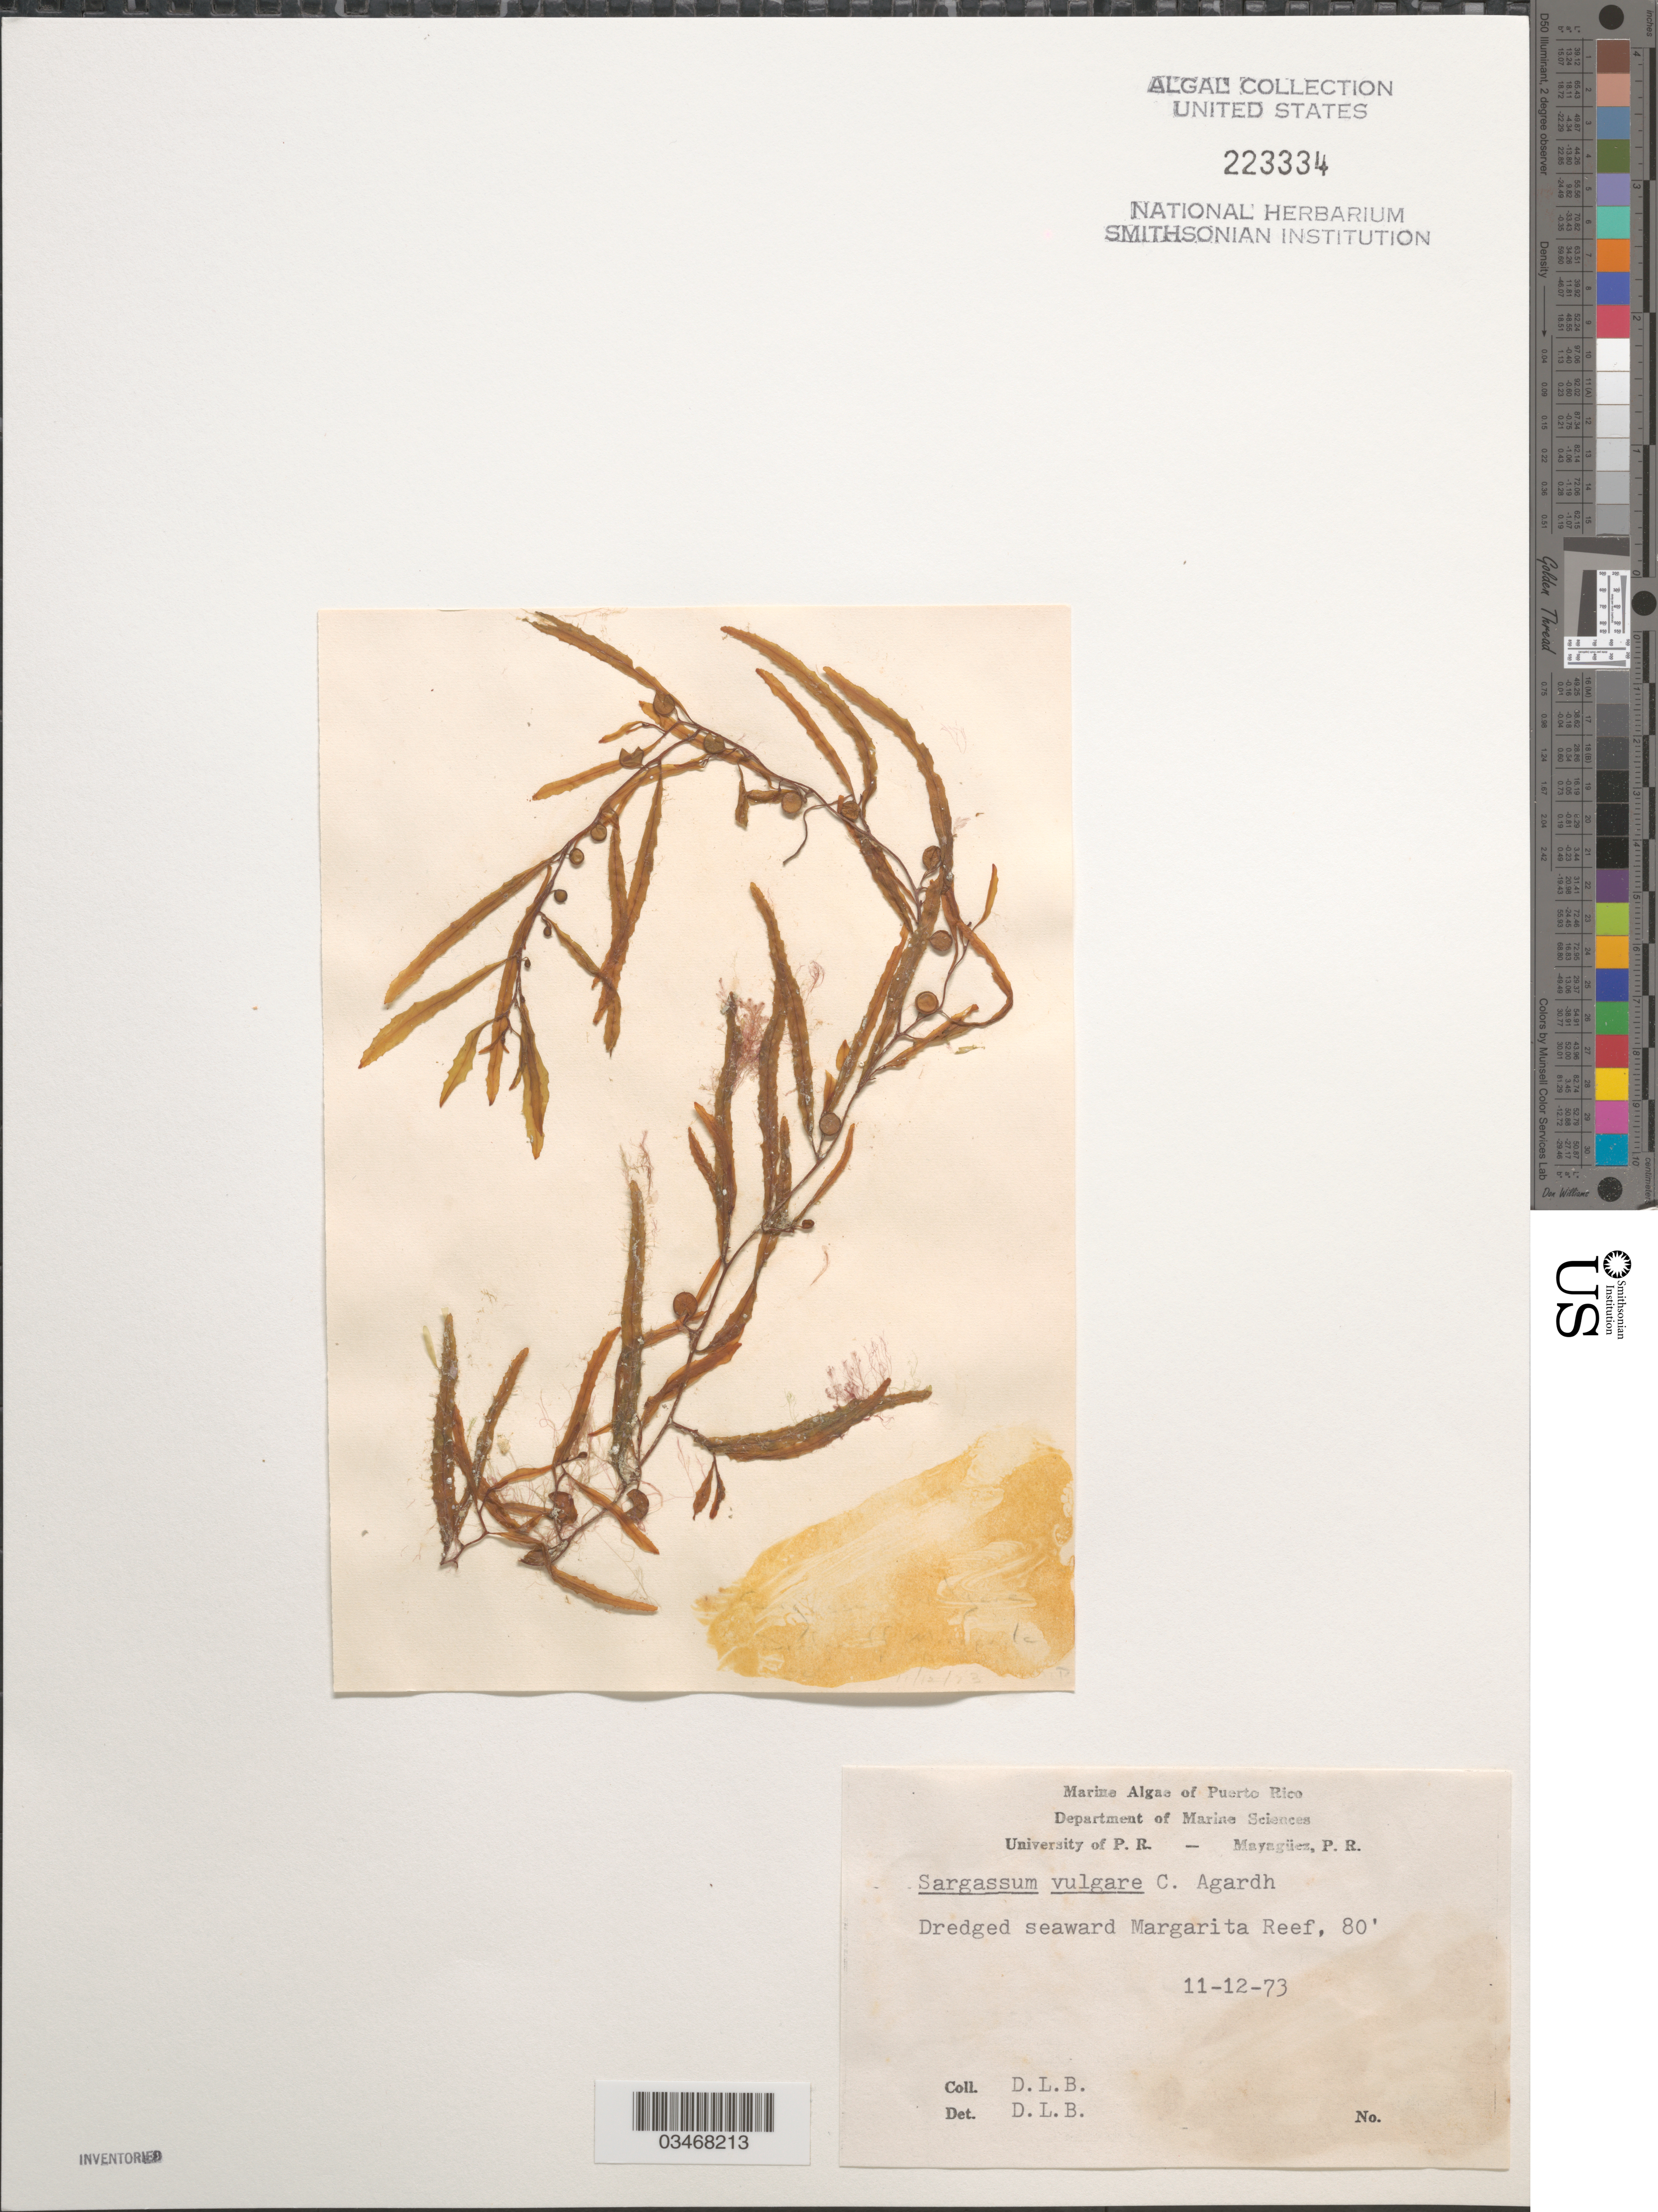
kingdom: Chromista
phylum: Ochrophyta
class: Phaeophyceae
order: Fucales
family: Sargassaceae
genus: Sargassum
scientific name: Sargassum vulgare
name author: C. Agardh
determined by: Ballantine, D. L.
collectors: D.L. Ballantine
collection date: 1973-11-12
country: Puerto Rico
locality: Dredged seaward Margarita Reef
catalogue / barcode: US 223334